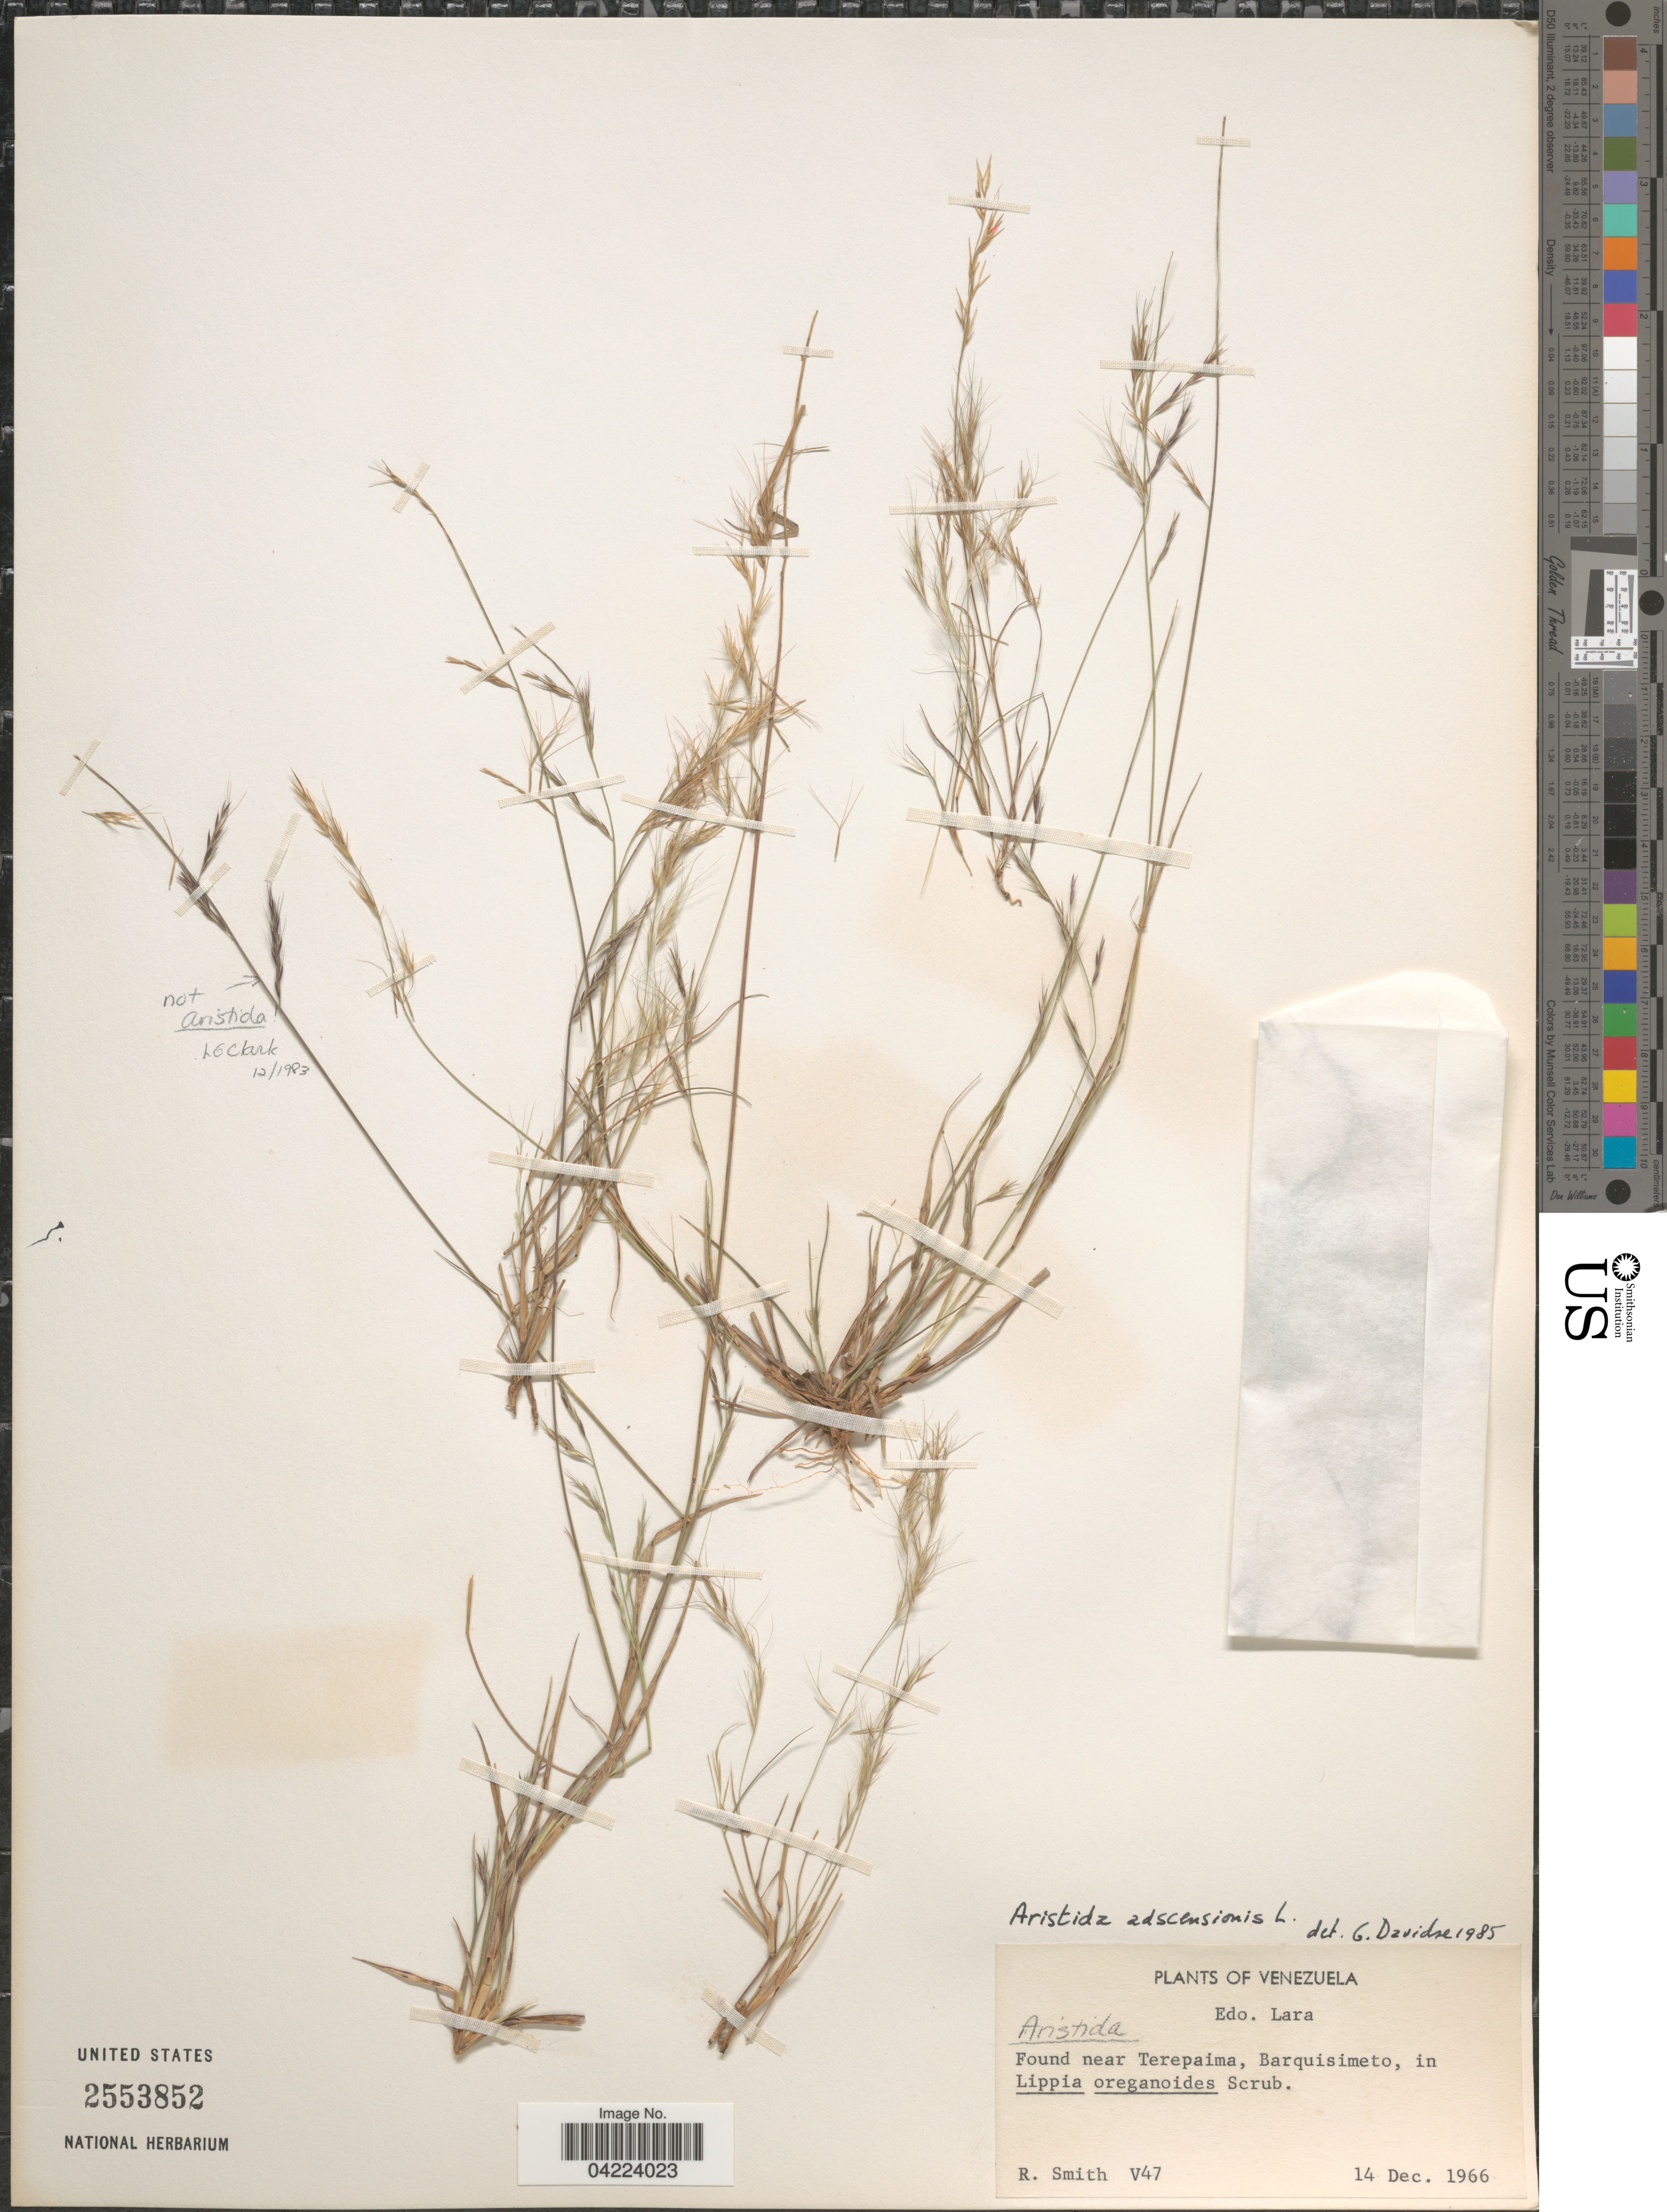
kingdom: Plantae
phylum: Tracheophyta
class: Liliopsida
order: Poales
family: Poaceae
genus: Aristida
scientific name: Aristida adscensionis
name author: L.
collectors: R. Smith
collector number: V47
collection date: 1966-12-14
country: Venezuela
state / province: Lara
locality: Found near Terepaima, Barquisimeto.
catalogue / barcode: US 2553852